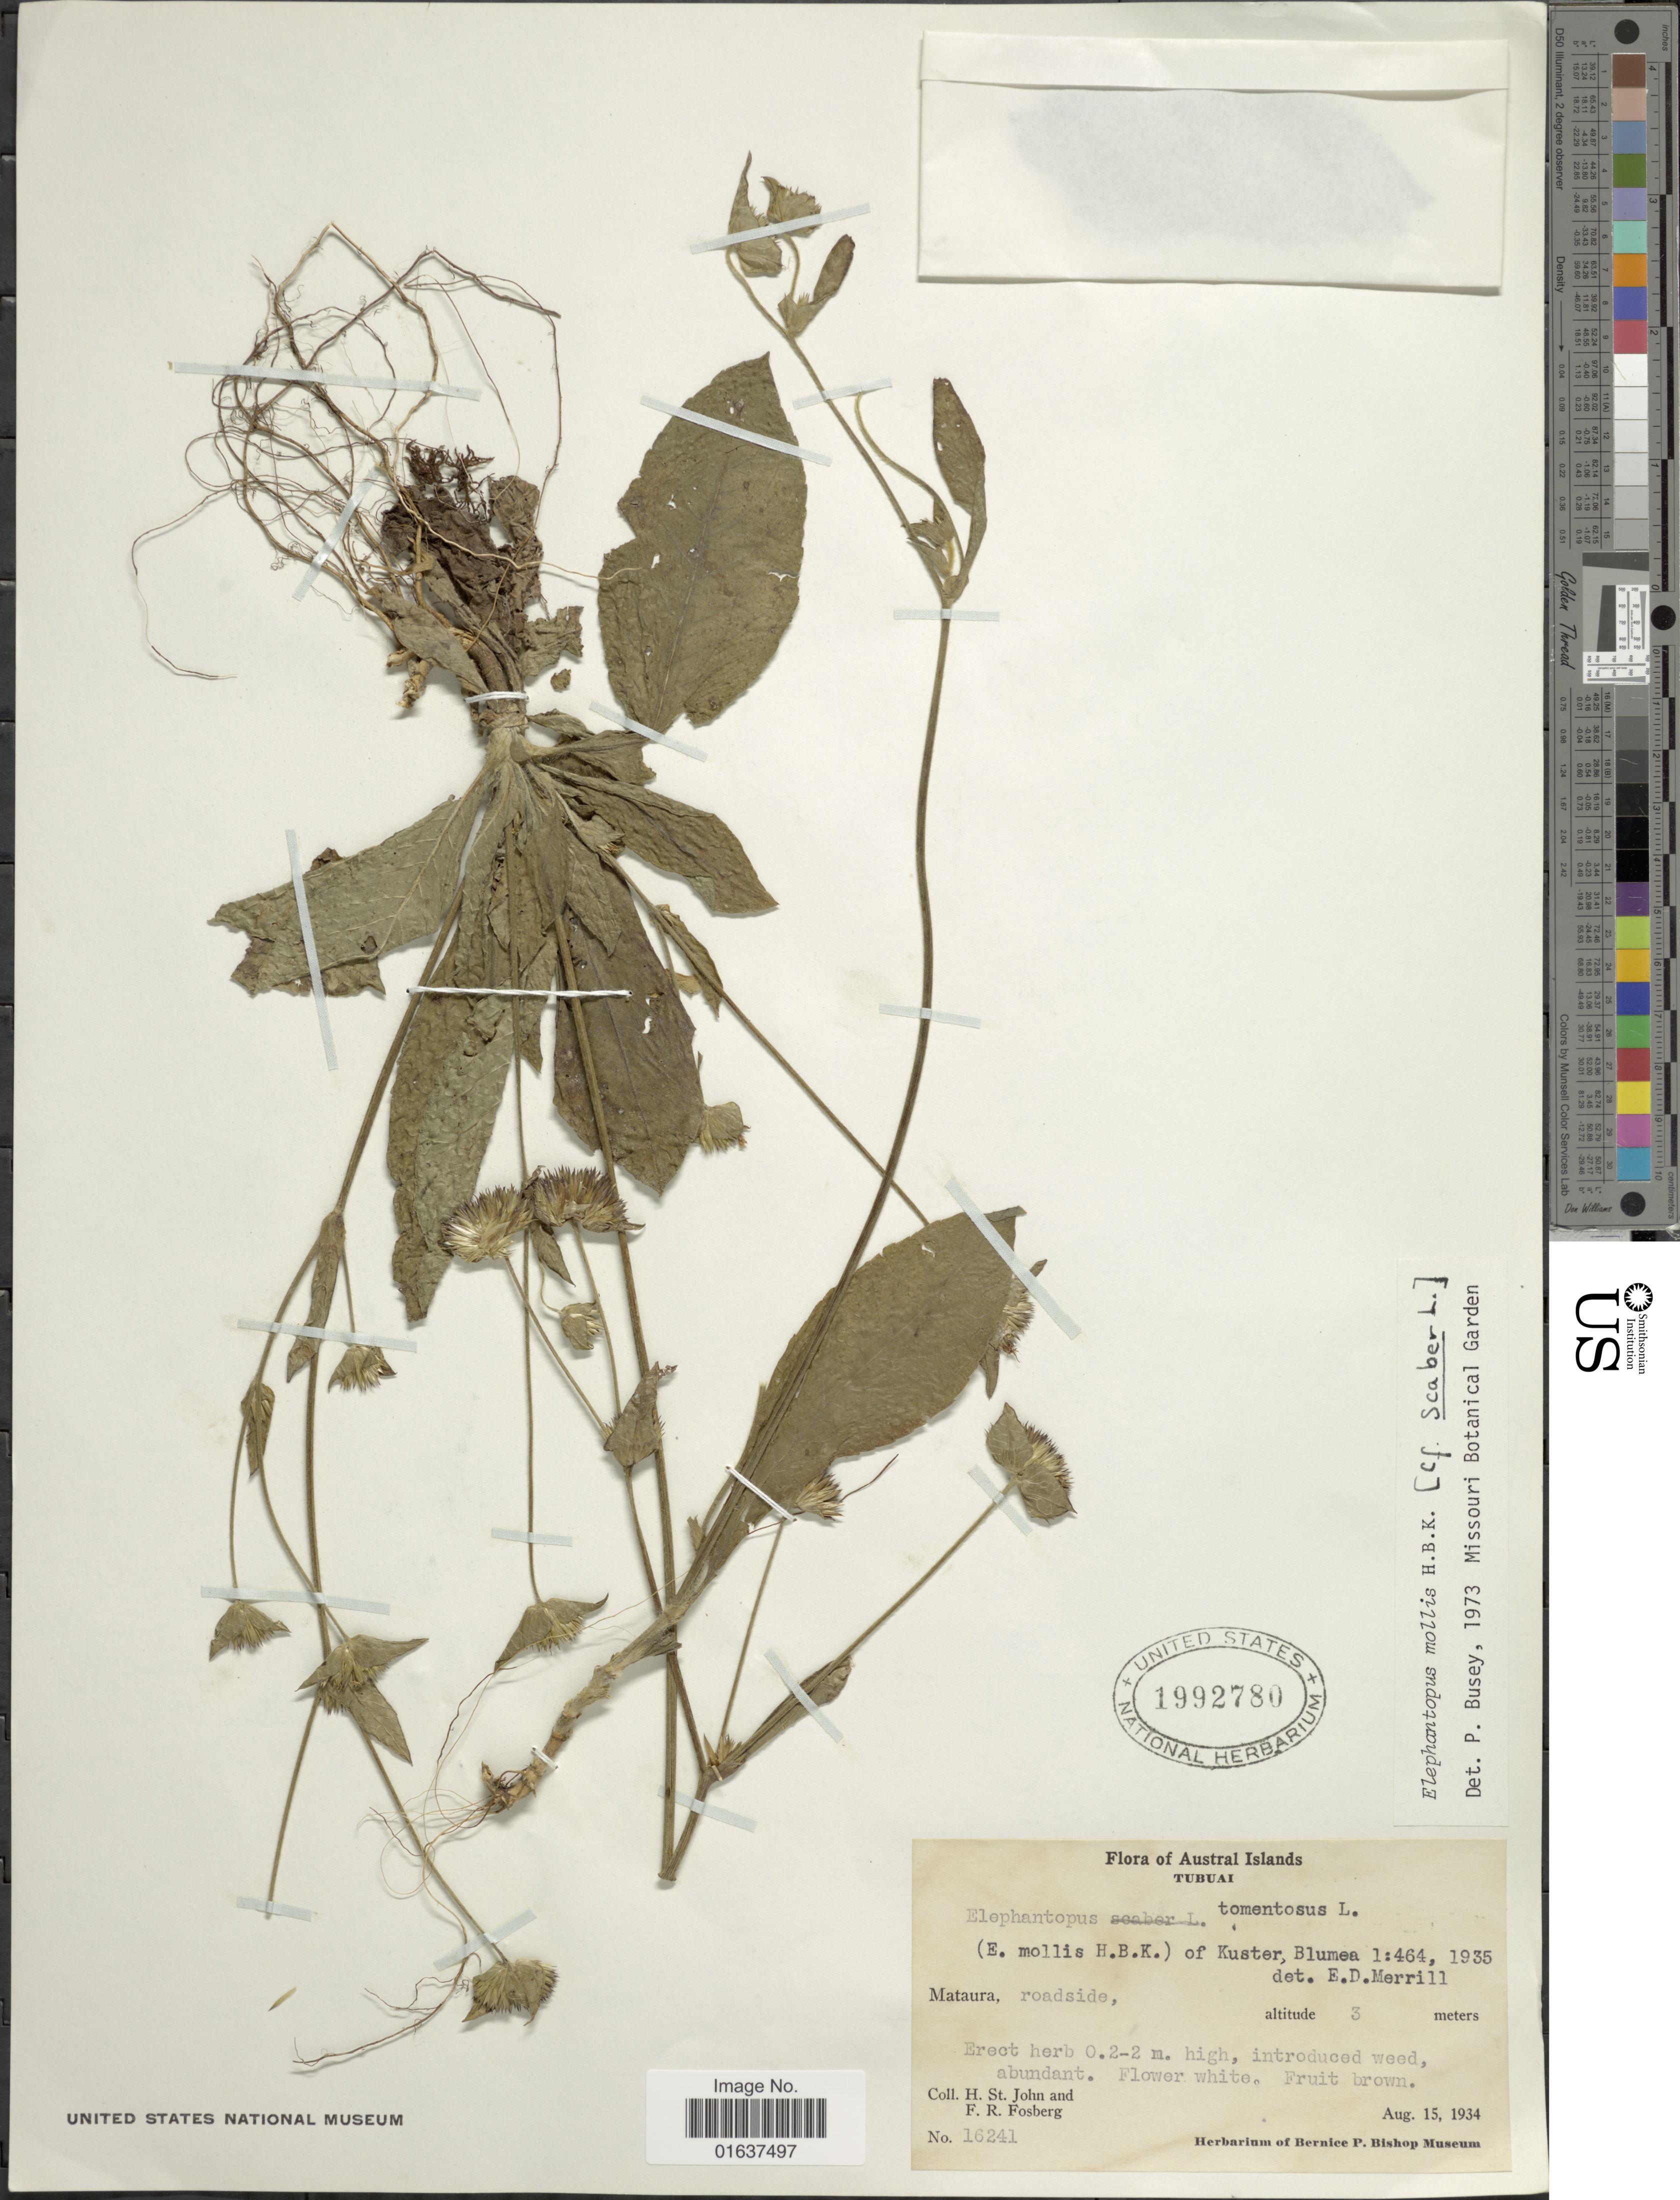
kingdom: Plantae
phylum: Tracheophyta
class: Magnoliopsida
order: Asterales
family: Asteraceae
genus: Elephantopus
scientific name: Elephantopus mollis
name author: Kunth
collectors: H. St. John & F. R. Fosberg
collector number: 16241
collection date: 1934-08-15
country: French Polynesia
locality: Austral Islands. Tubuai. Mataura, roadside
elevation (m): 3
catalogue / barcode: US 1992780